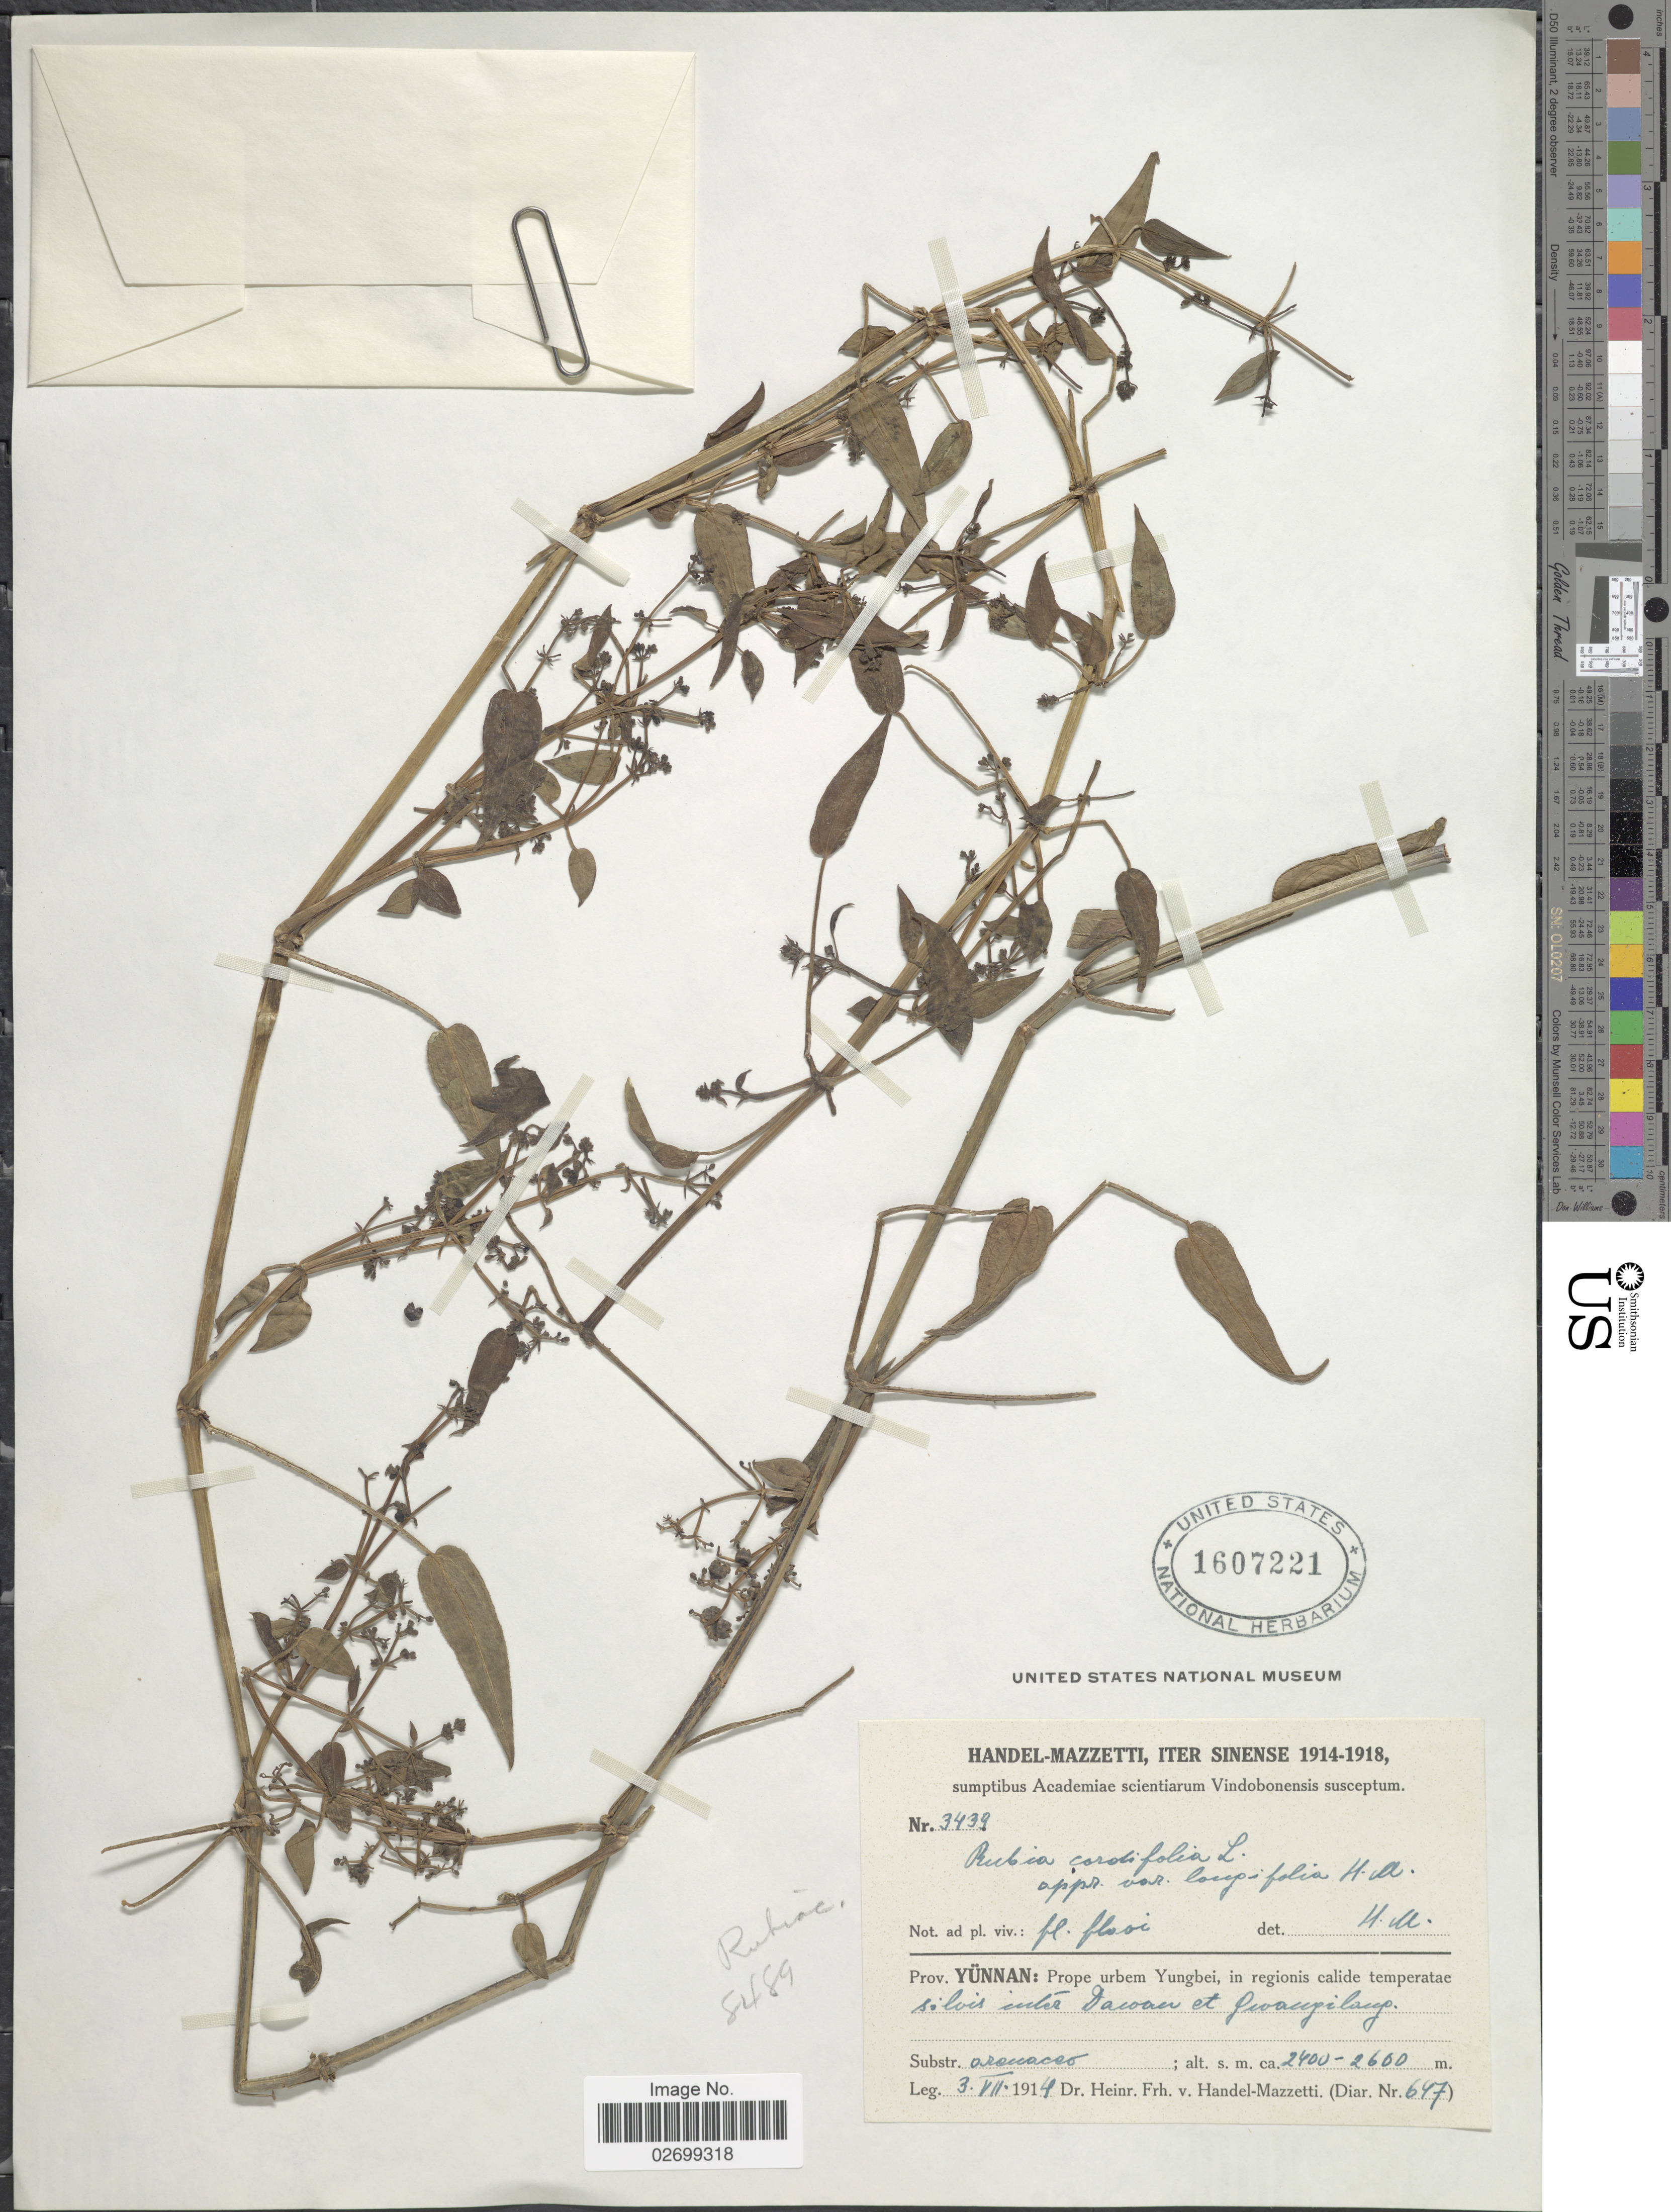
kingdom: Plantae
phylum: Tracheophyta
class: Magnoliopsida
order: Gentianales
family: Rubiaceae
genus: Rubia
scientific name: Rubia cordifolia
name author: L.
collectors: H. Handel-Mazzetti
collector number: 647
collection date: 1914-07-03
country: China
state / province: Yunnan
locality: Prope urbem Yungbei, in regionis calide temperate silvis inter Dacoaer et Jivangilang [interpreted]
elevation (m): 2400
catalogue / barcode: US 1607221